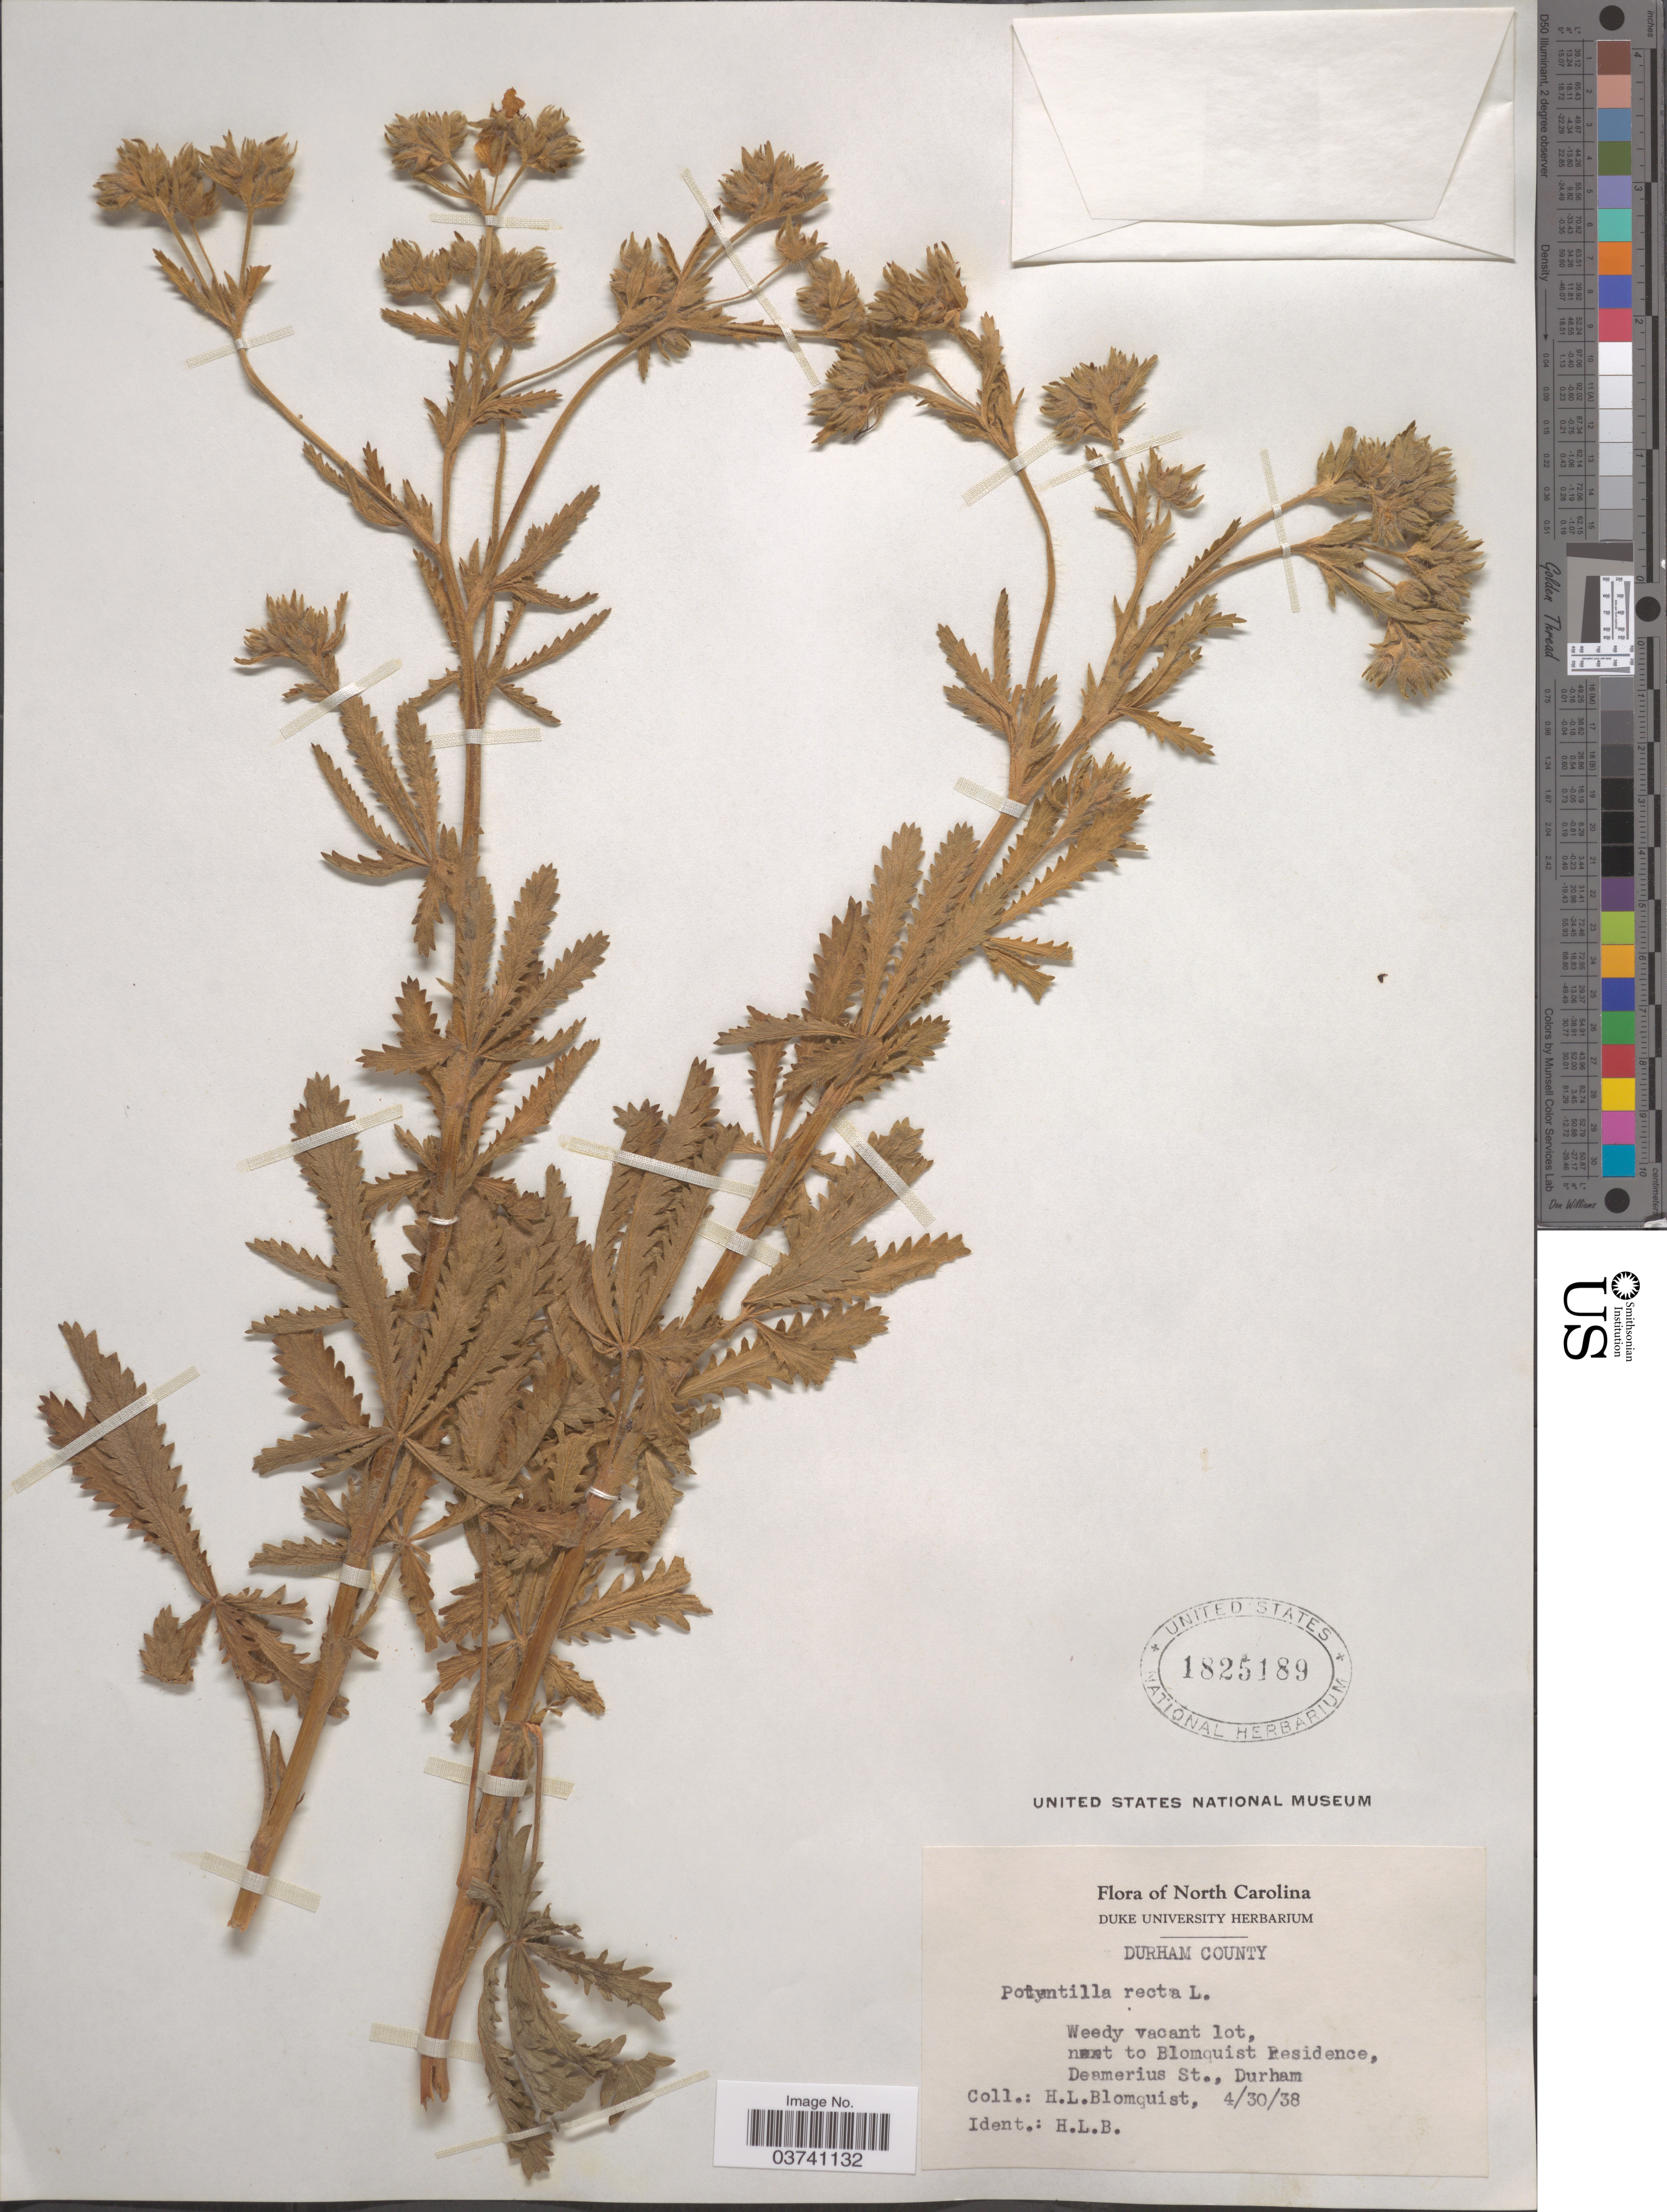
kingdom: Plantae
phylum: Tracheophyta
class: Magnoliopsida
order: Rosales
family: Rosaceae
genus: Potentilla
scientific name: Potentilla recta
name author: L.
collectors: H. Blomquist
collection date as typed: Transcribed d/m/y: 30/4/38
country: United States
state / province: North Carolina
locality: Durham County. Next to Blomquist Residence, Deamerius St., Durham.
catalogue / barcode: US 1825189